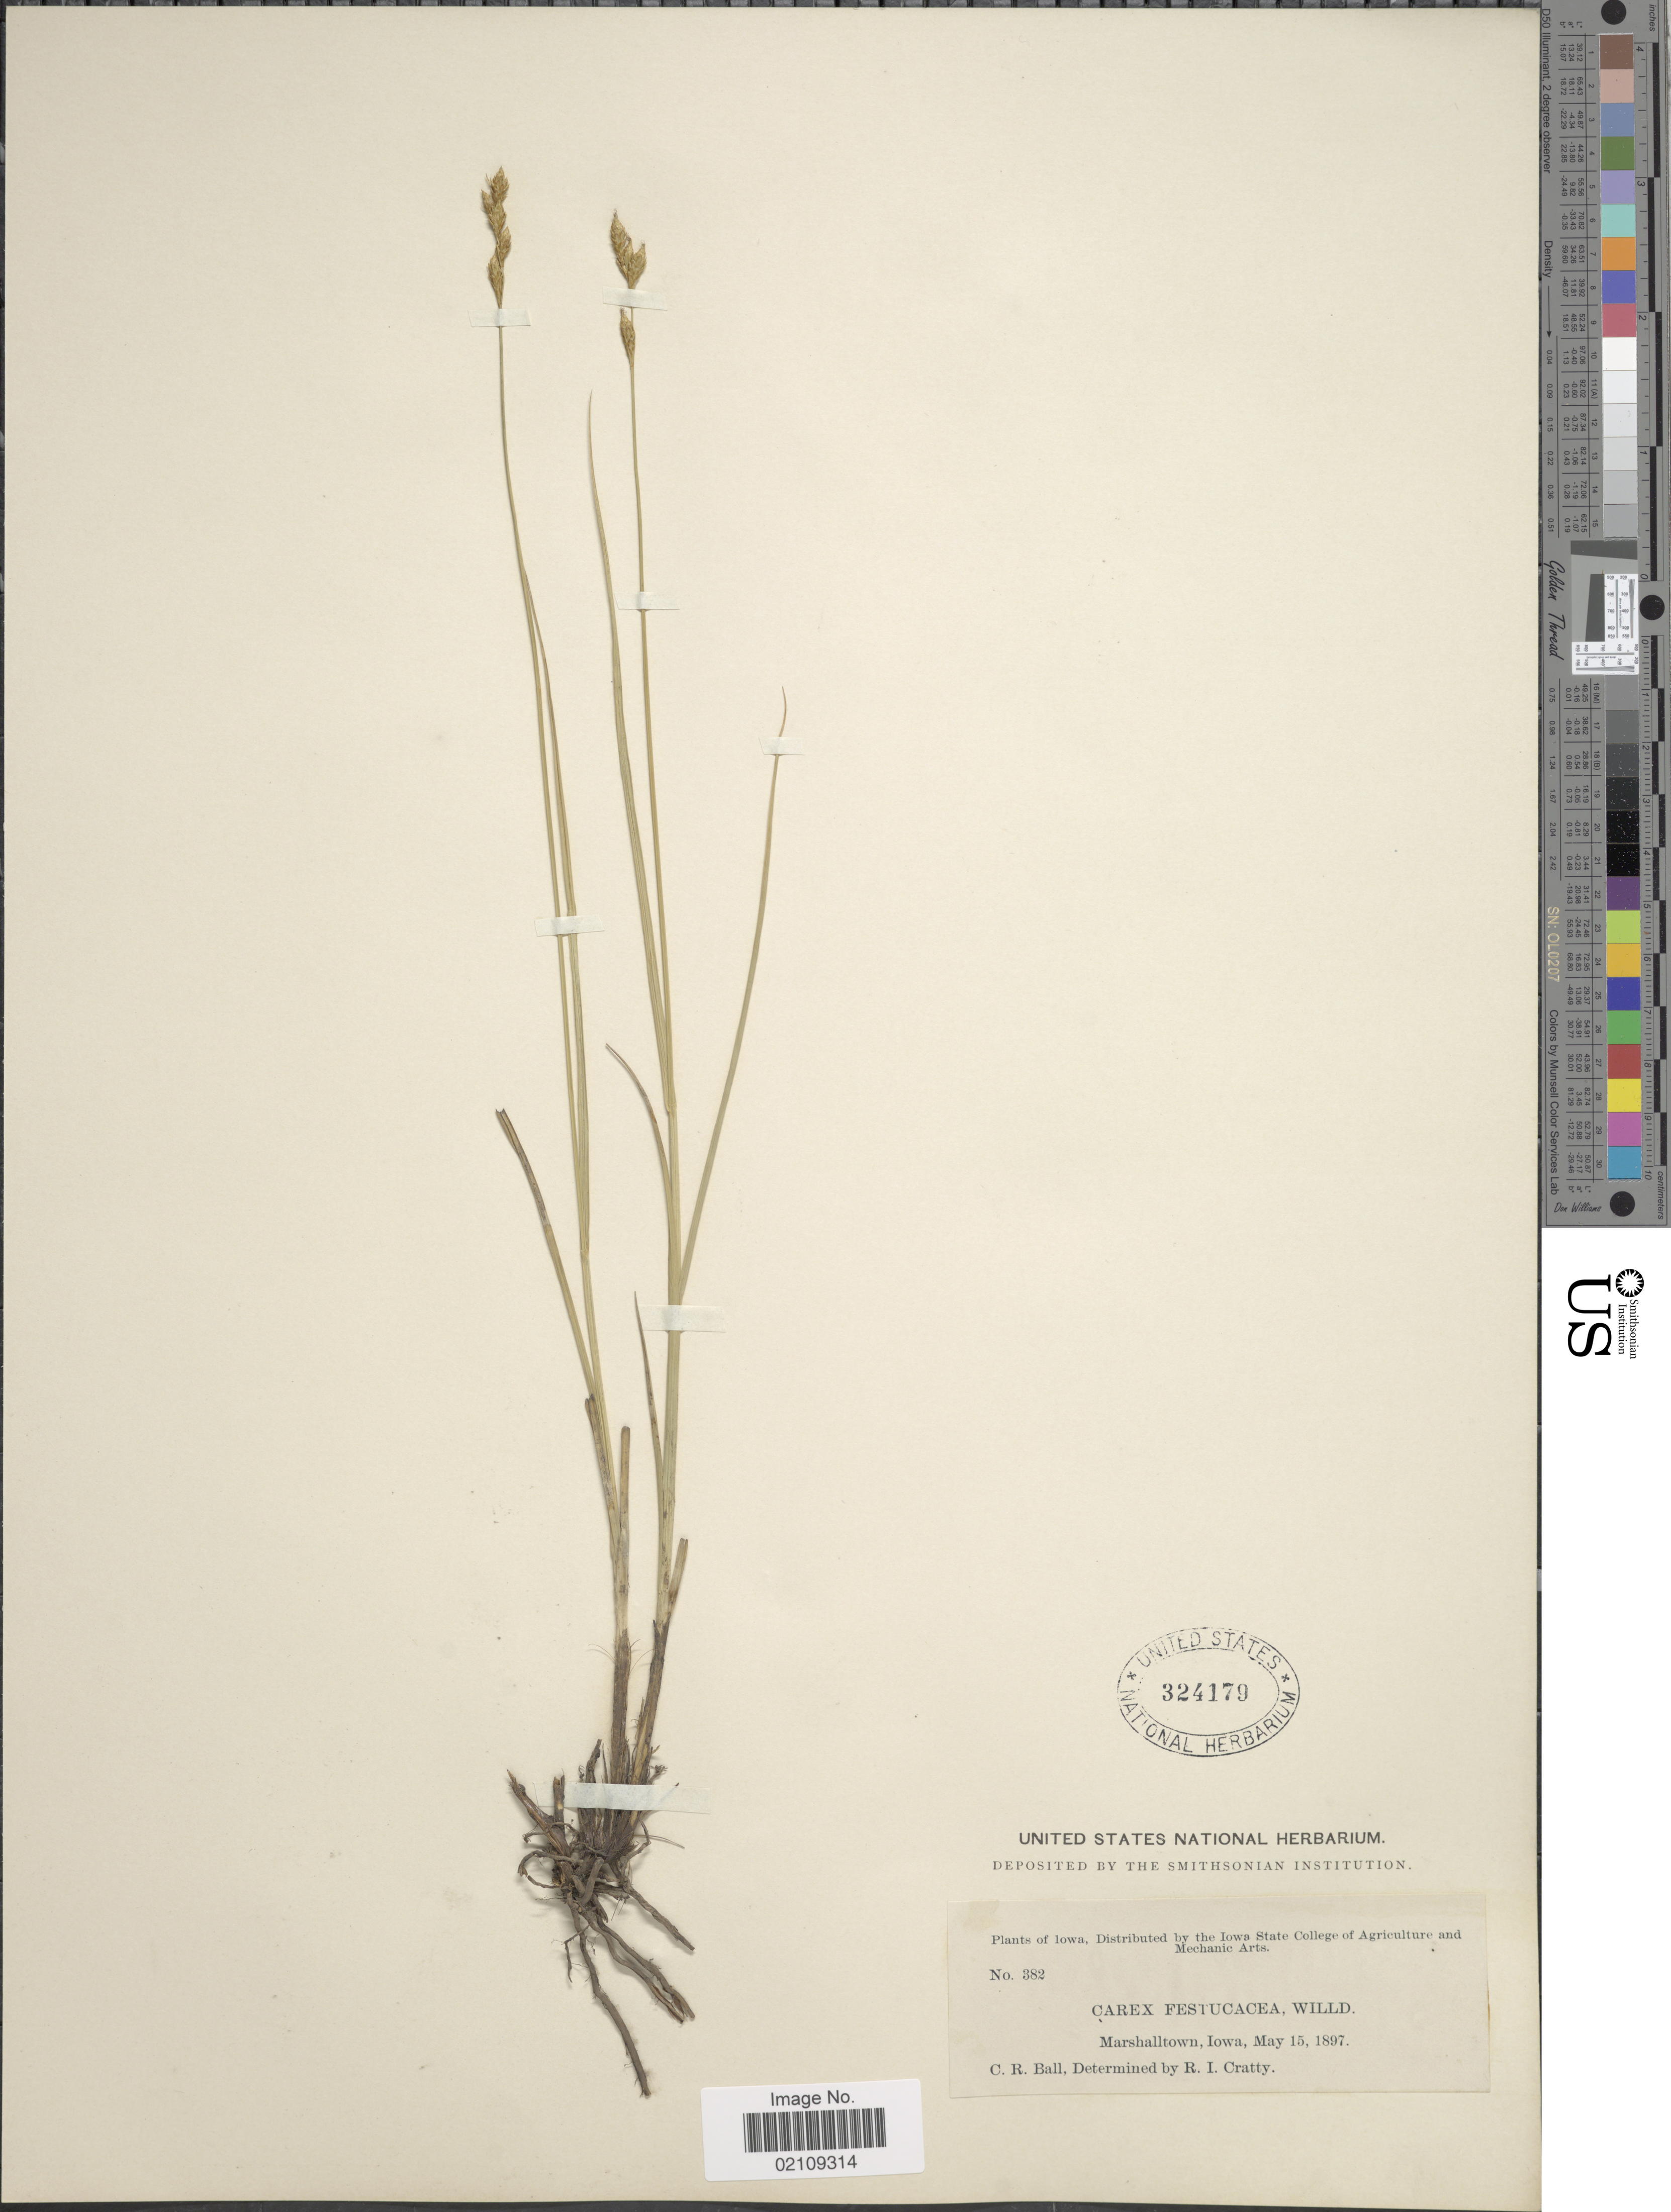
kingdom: Plantae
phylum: Tracheophyta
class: Liliopsida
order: Poales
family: Cyperaceae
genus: Carex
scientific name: Carex festucacea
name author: Willd.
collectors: C. R. Ball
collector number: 382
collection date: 1897-05-15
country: United States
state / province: Iowa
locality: Marshalltown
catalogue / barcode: US 324179